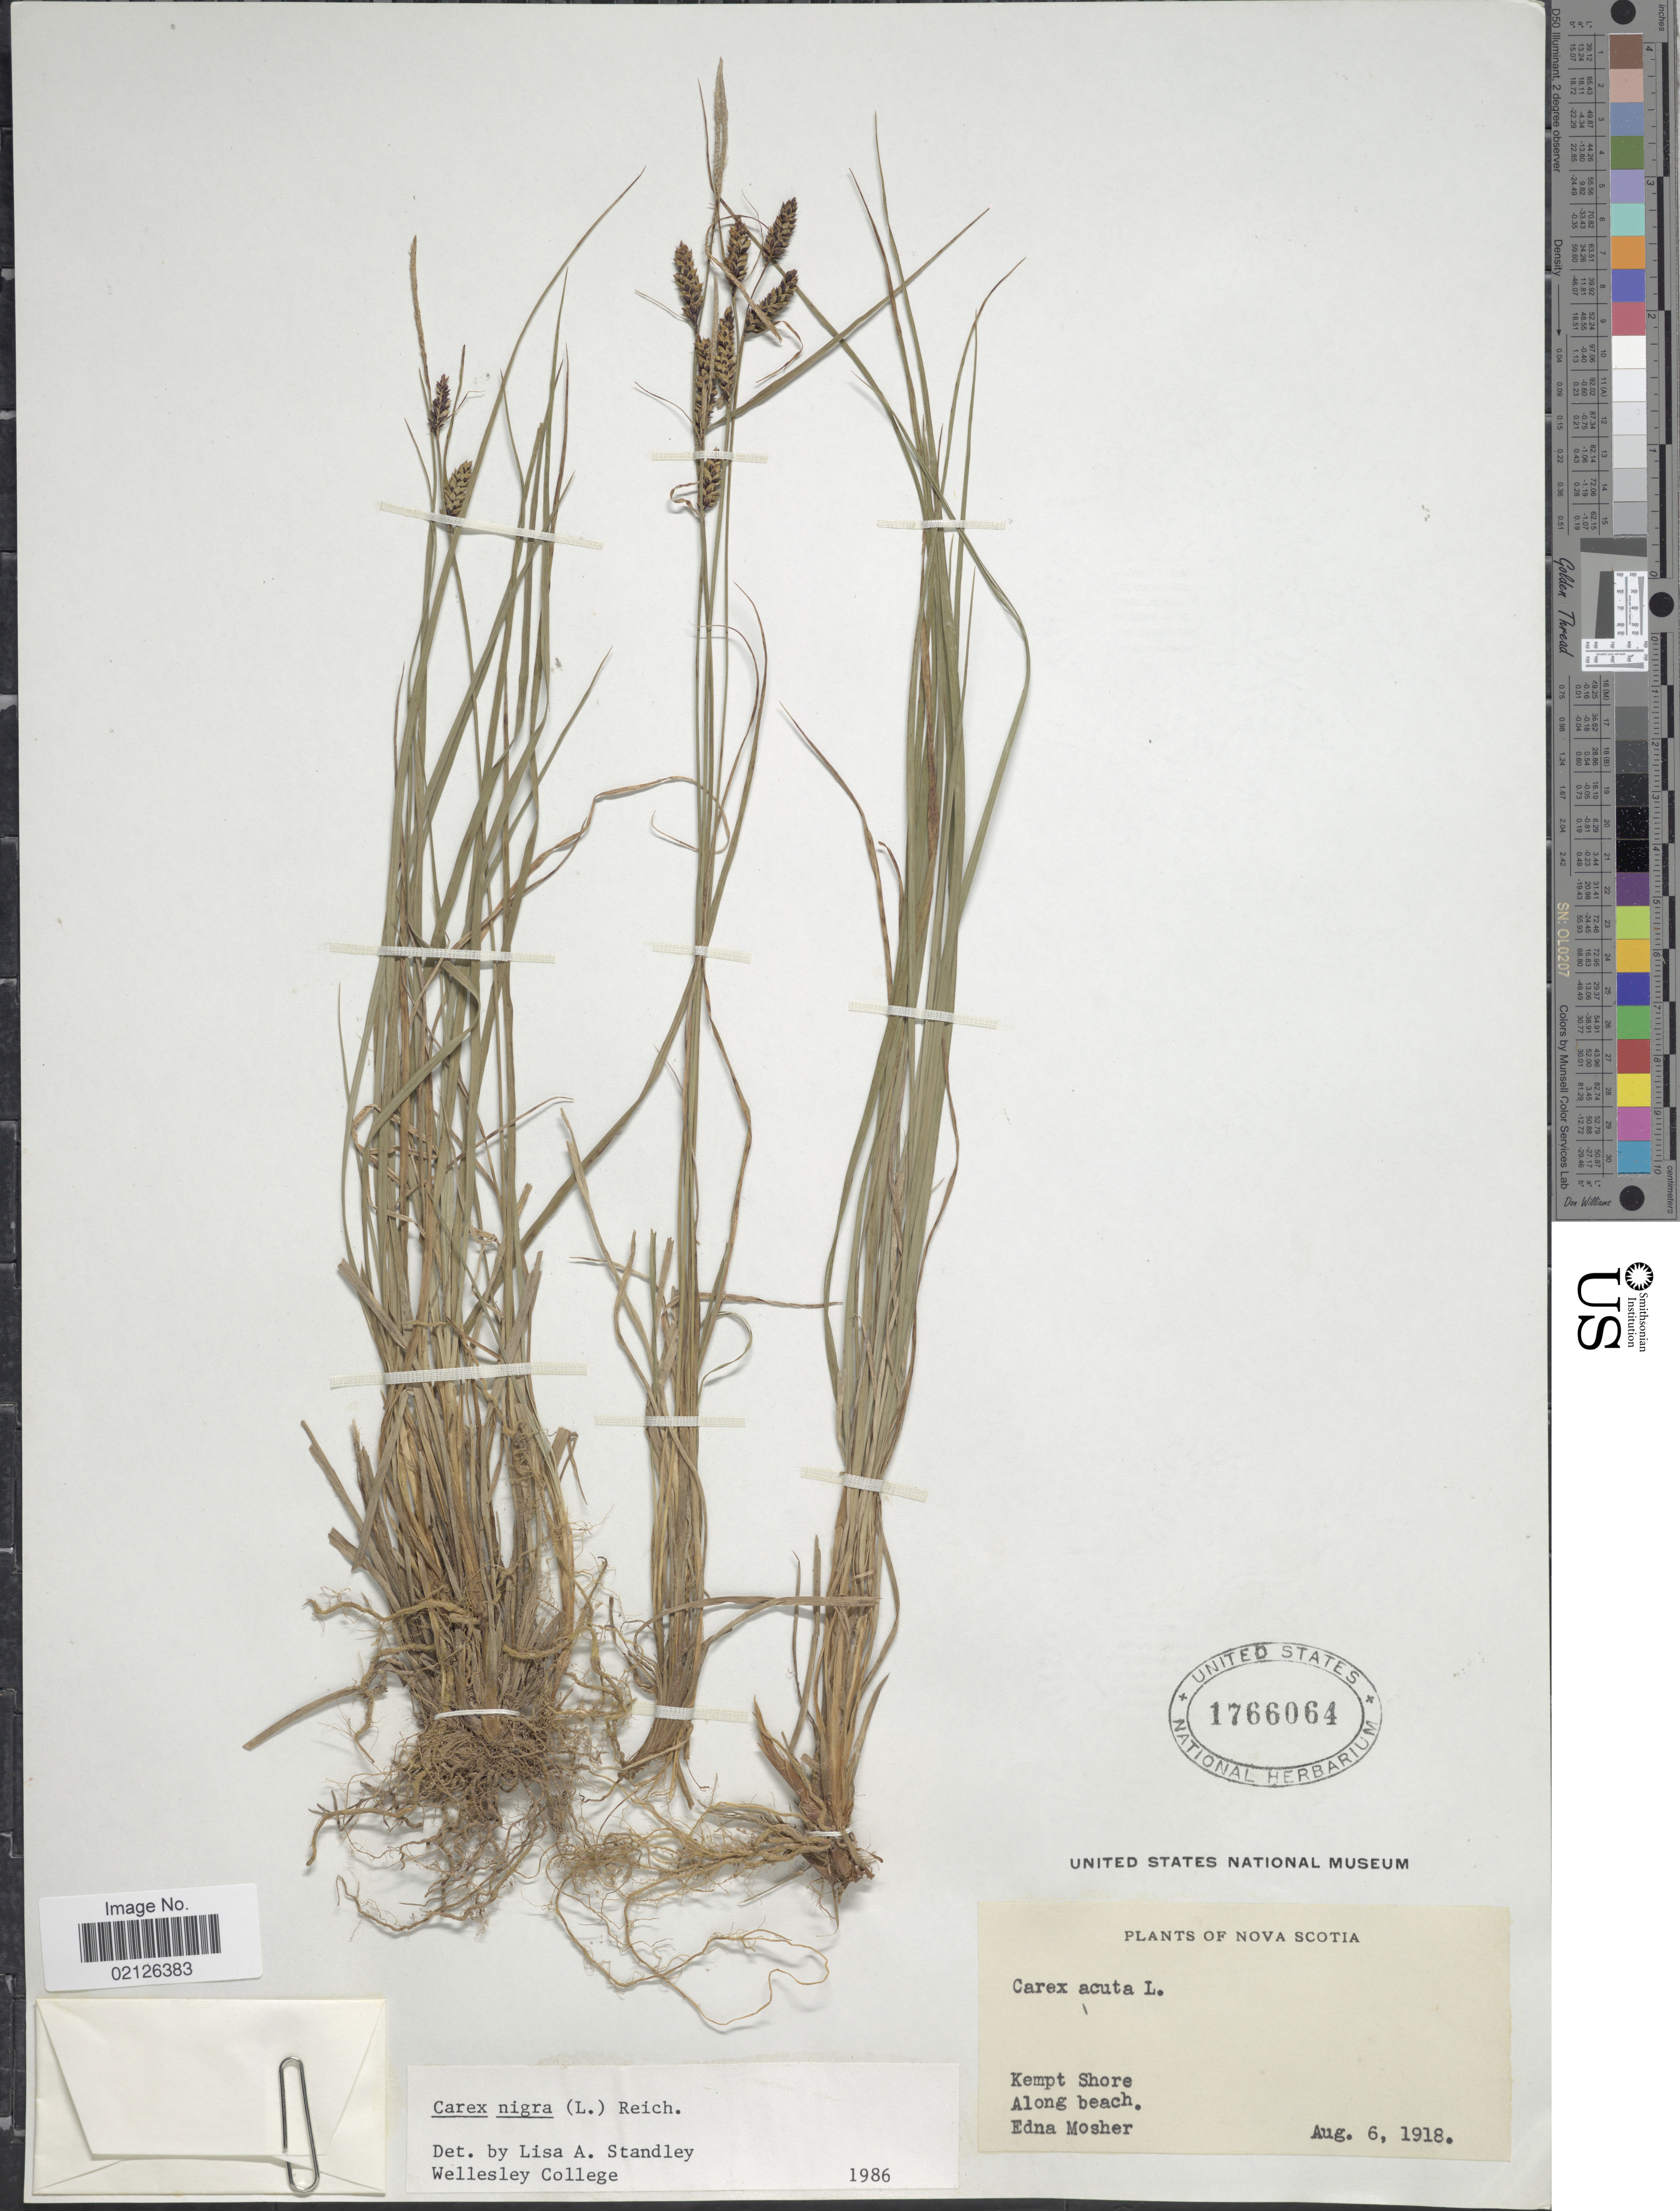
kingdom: Plantae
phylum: Tracheophyta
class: Liliopsida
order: Poales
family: Cyperaceae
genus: Carex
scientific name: Carex nigra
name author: (L.) Reichard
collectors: E. Mosher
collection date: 1918-08-06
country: Canada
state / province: Nova Scotia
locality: Kempt Shore, Along beach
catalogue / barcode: US 1766064